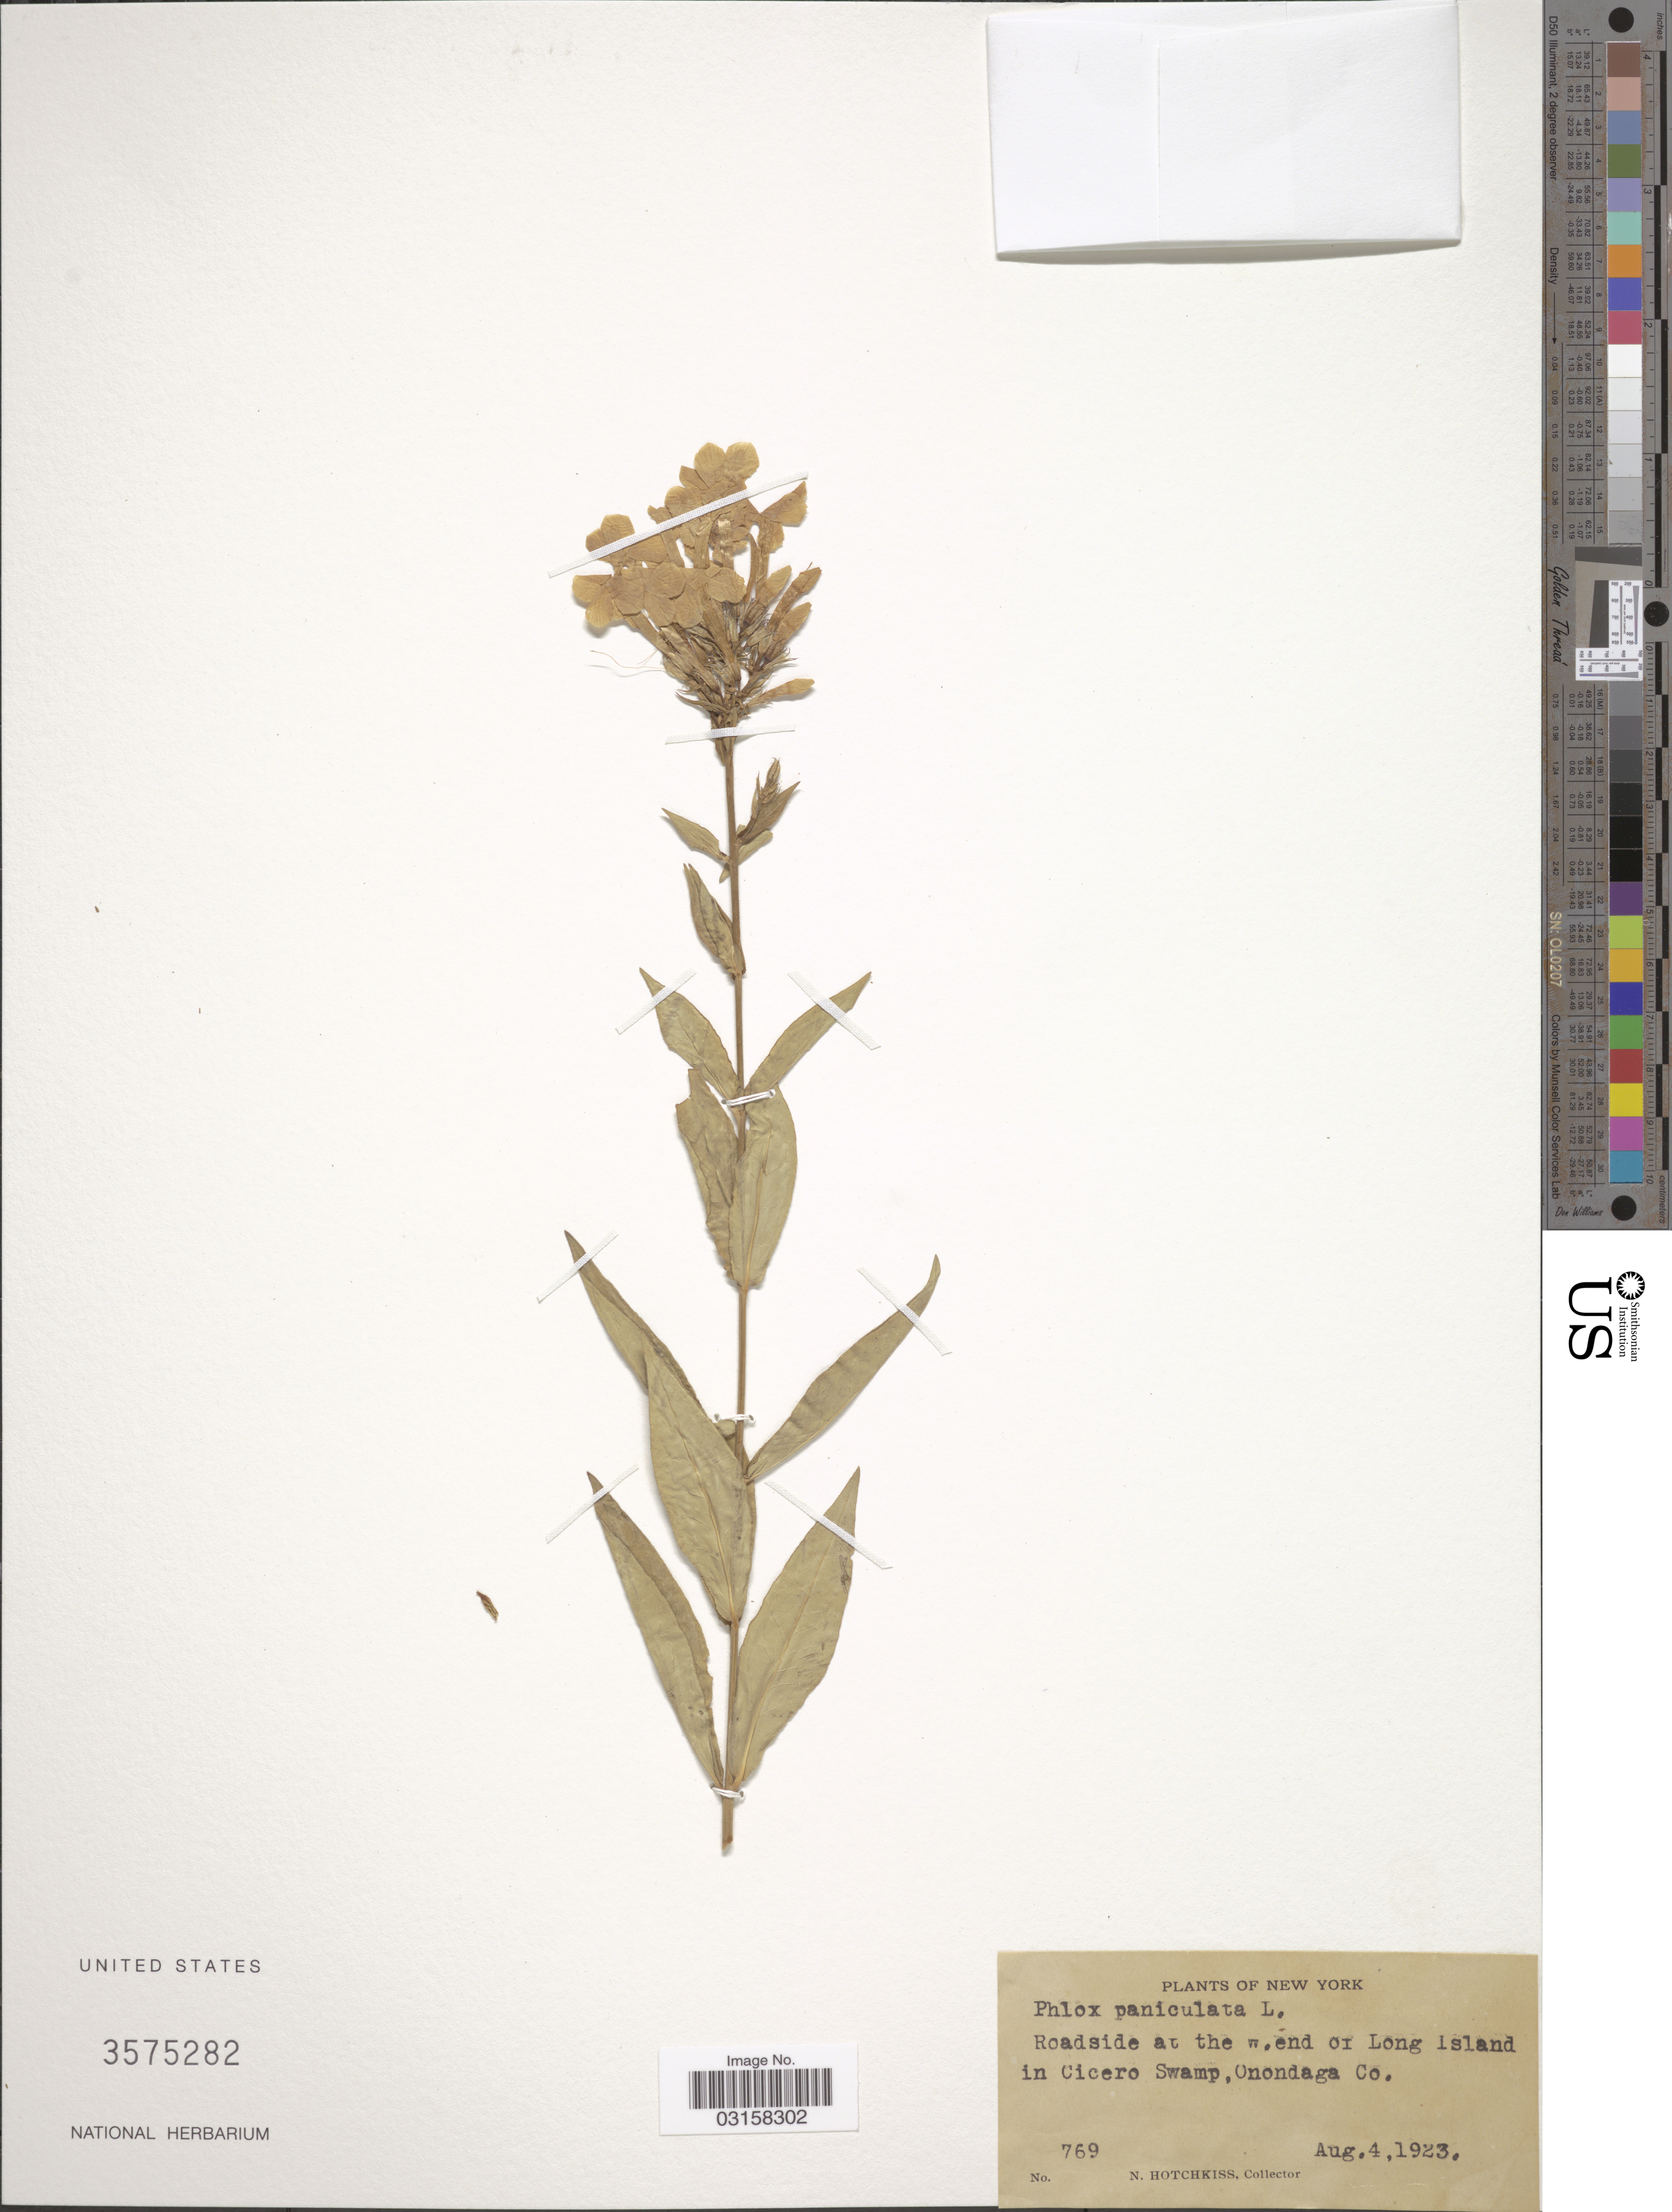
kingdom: Plantae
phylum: Tracheophyta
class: Magnoliopsida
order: Ericales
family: Polemoniaceae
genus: Phlox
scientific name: Phlox paniculata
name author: L.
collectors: N. Hotchkiss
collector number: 769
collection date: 1923-08-04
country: United States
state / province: New York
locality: Roadside at the W. end of Long Island in Cicero Swamp, Onondaga Co.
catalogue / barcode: US 3575282